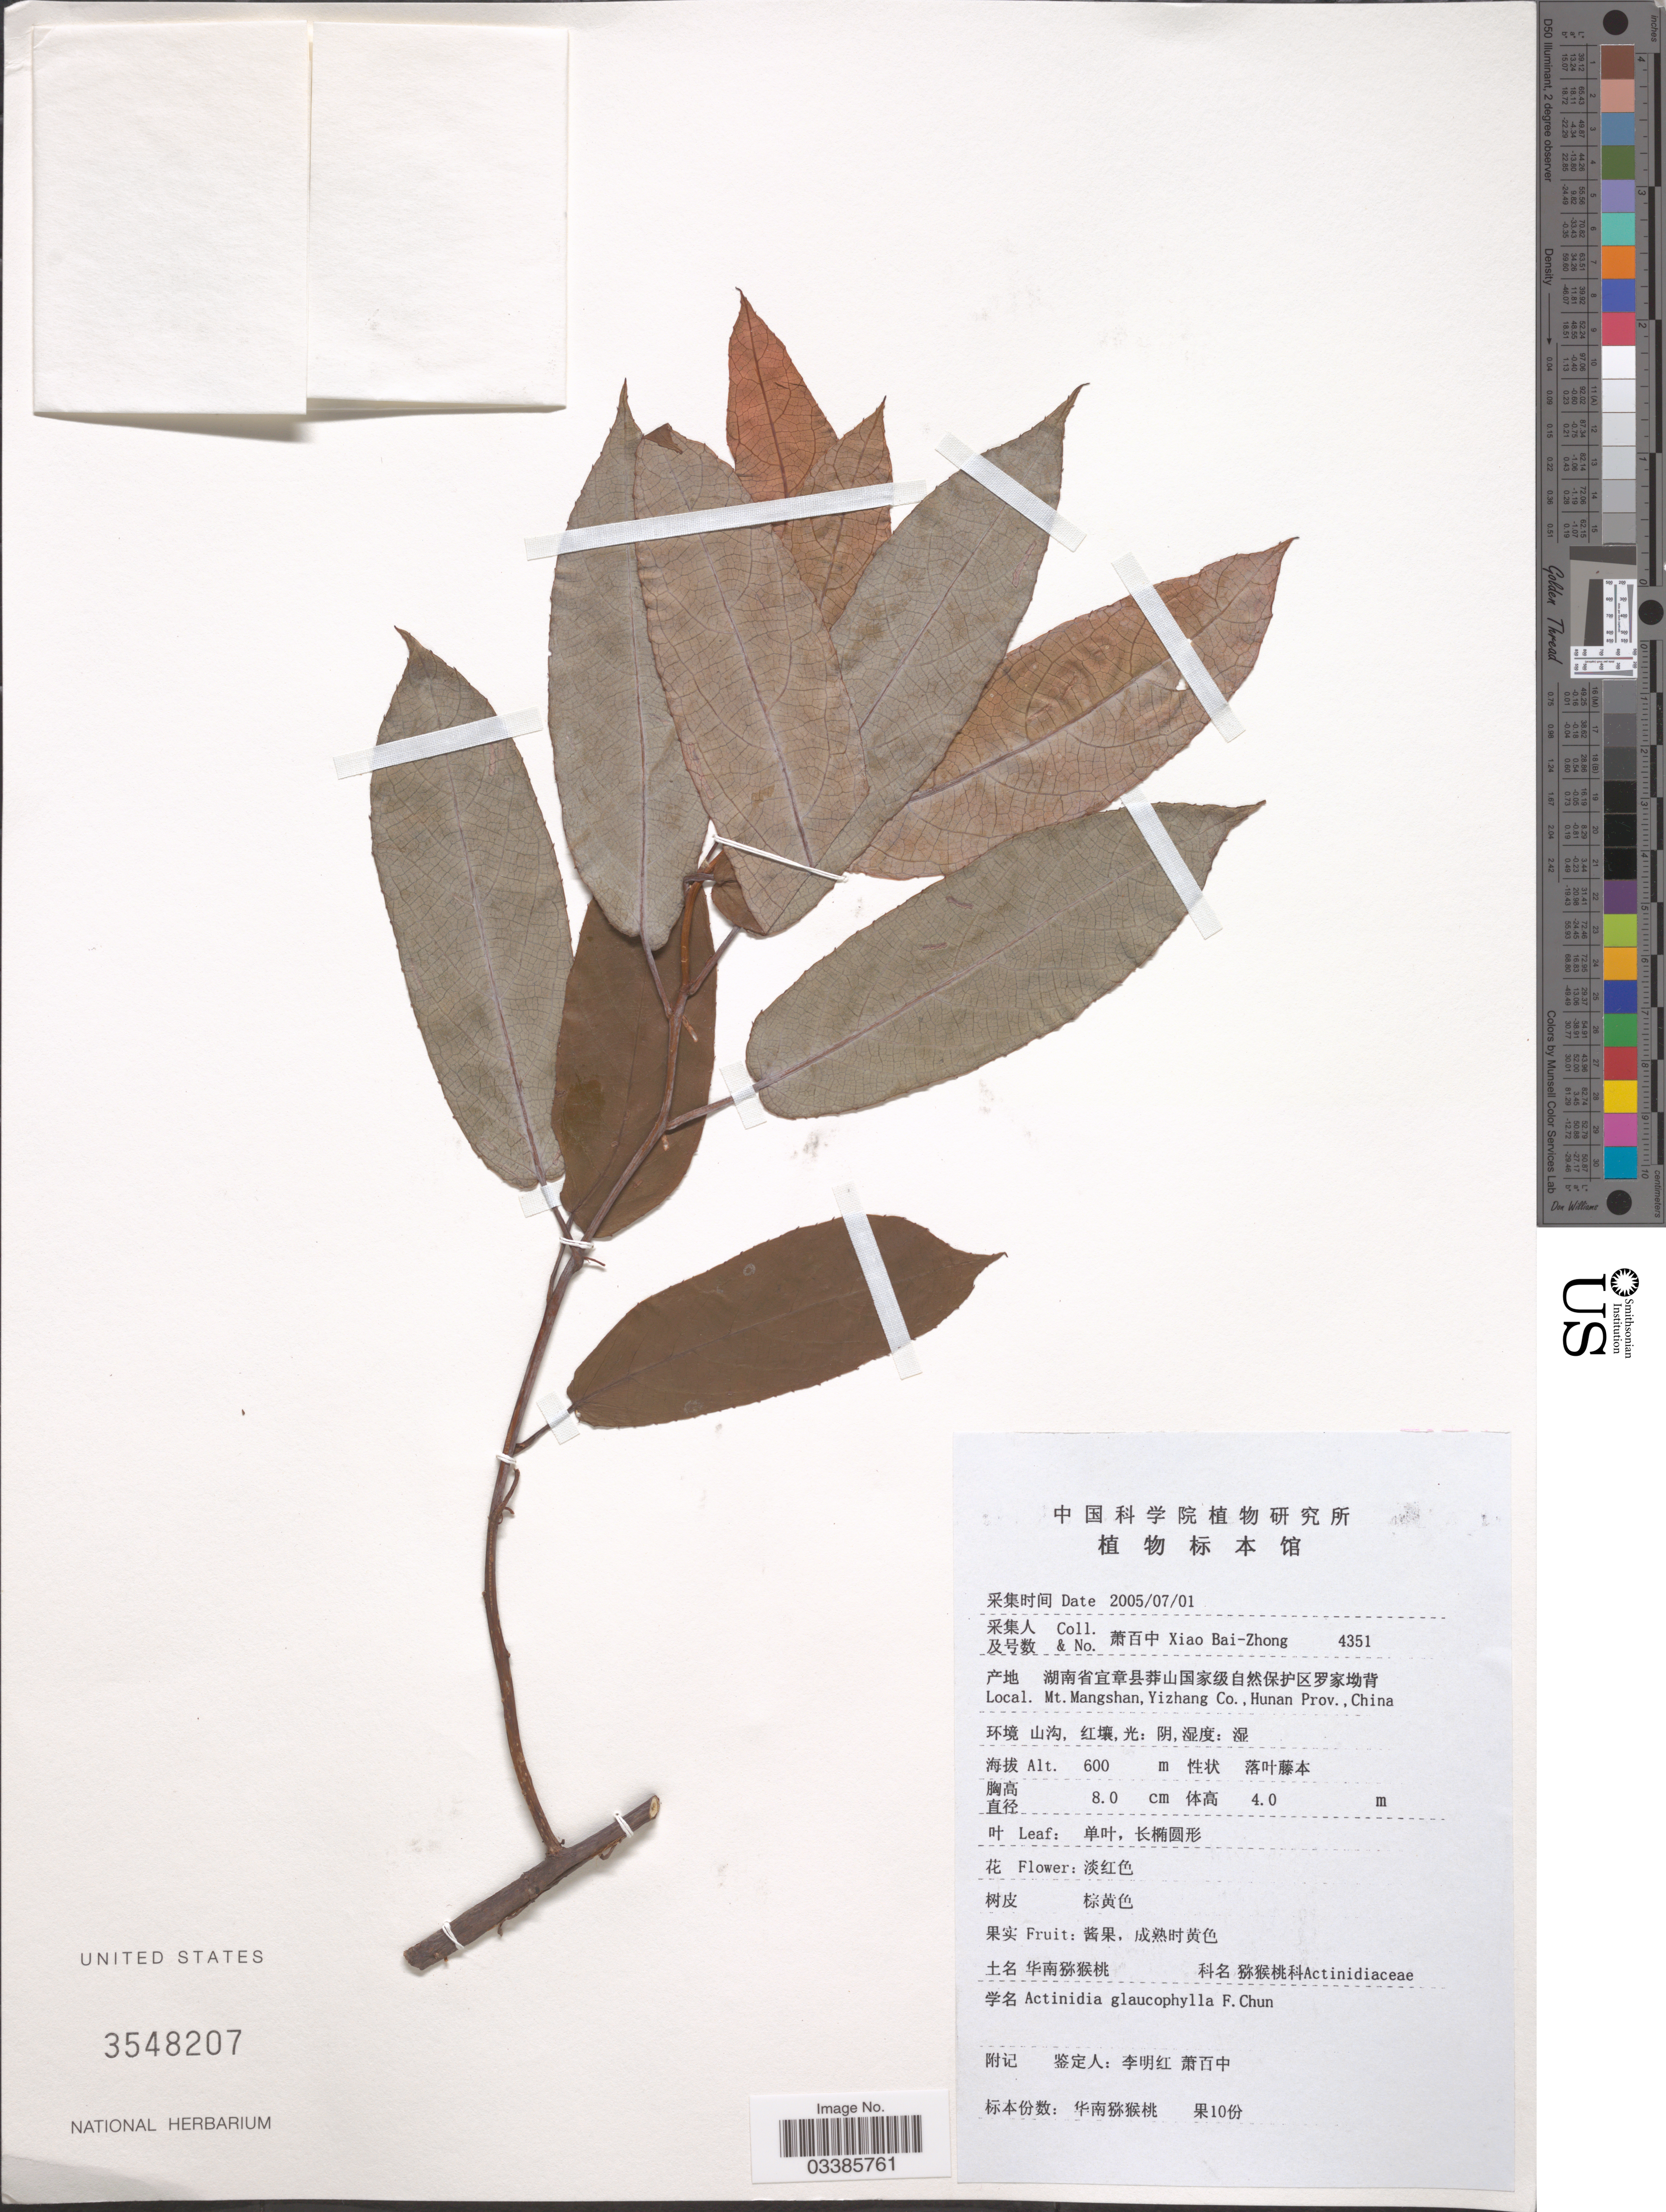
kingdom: Plantae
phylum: Tracheophyta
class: Magnoliopsida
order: Ericales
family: Actinidiaceae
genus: Actinidia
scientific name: Actinidia glaucophylla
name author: F. Chun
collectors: B. Z. Xiao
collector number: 4351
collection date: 2005-07-01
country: China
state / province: Hunan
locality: Mt. Mangshan, Yizhang Co.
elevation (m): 600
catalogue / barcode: US 3548207